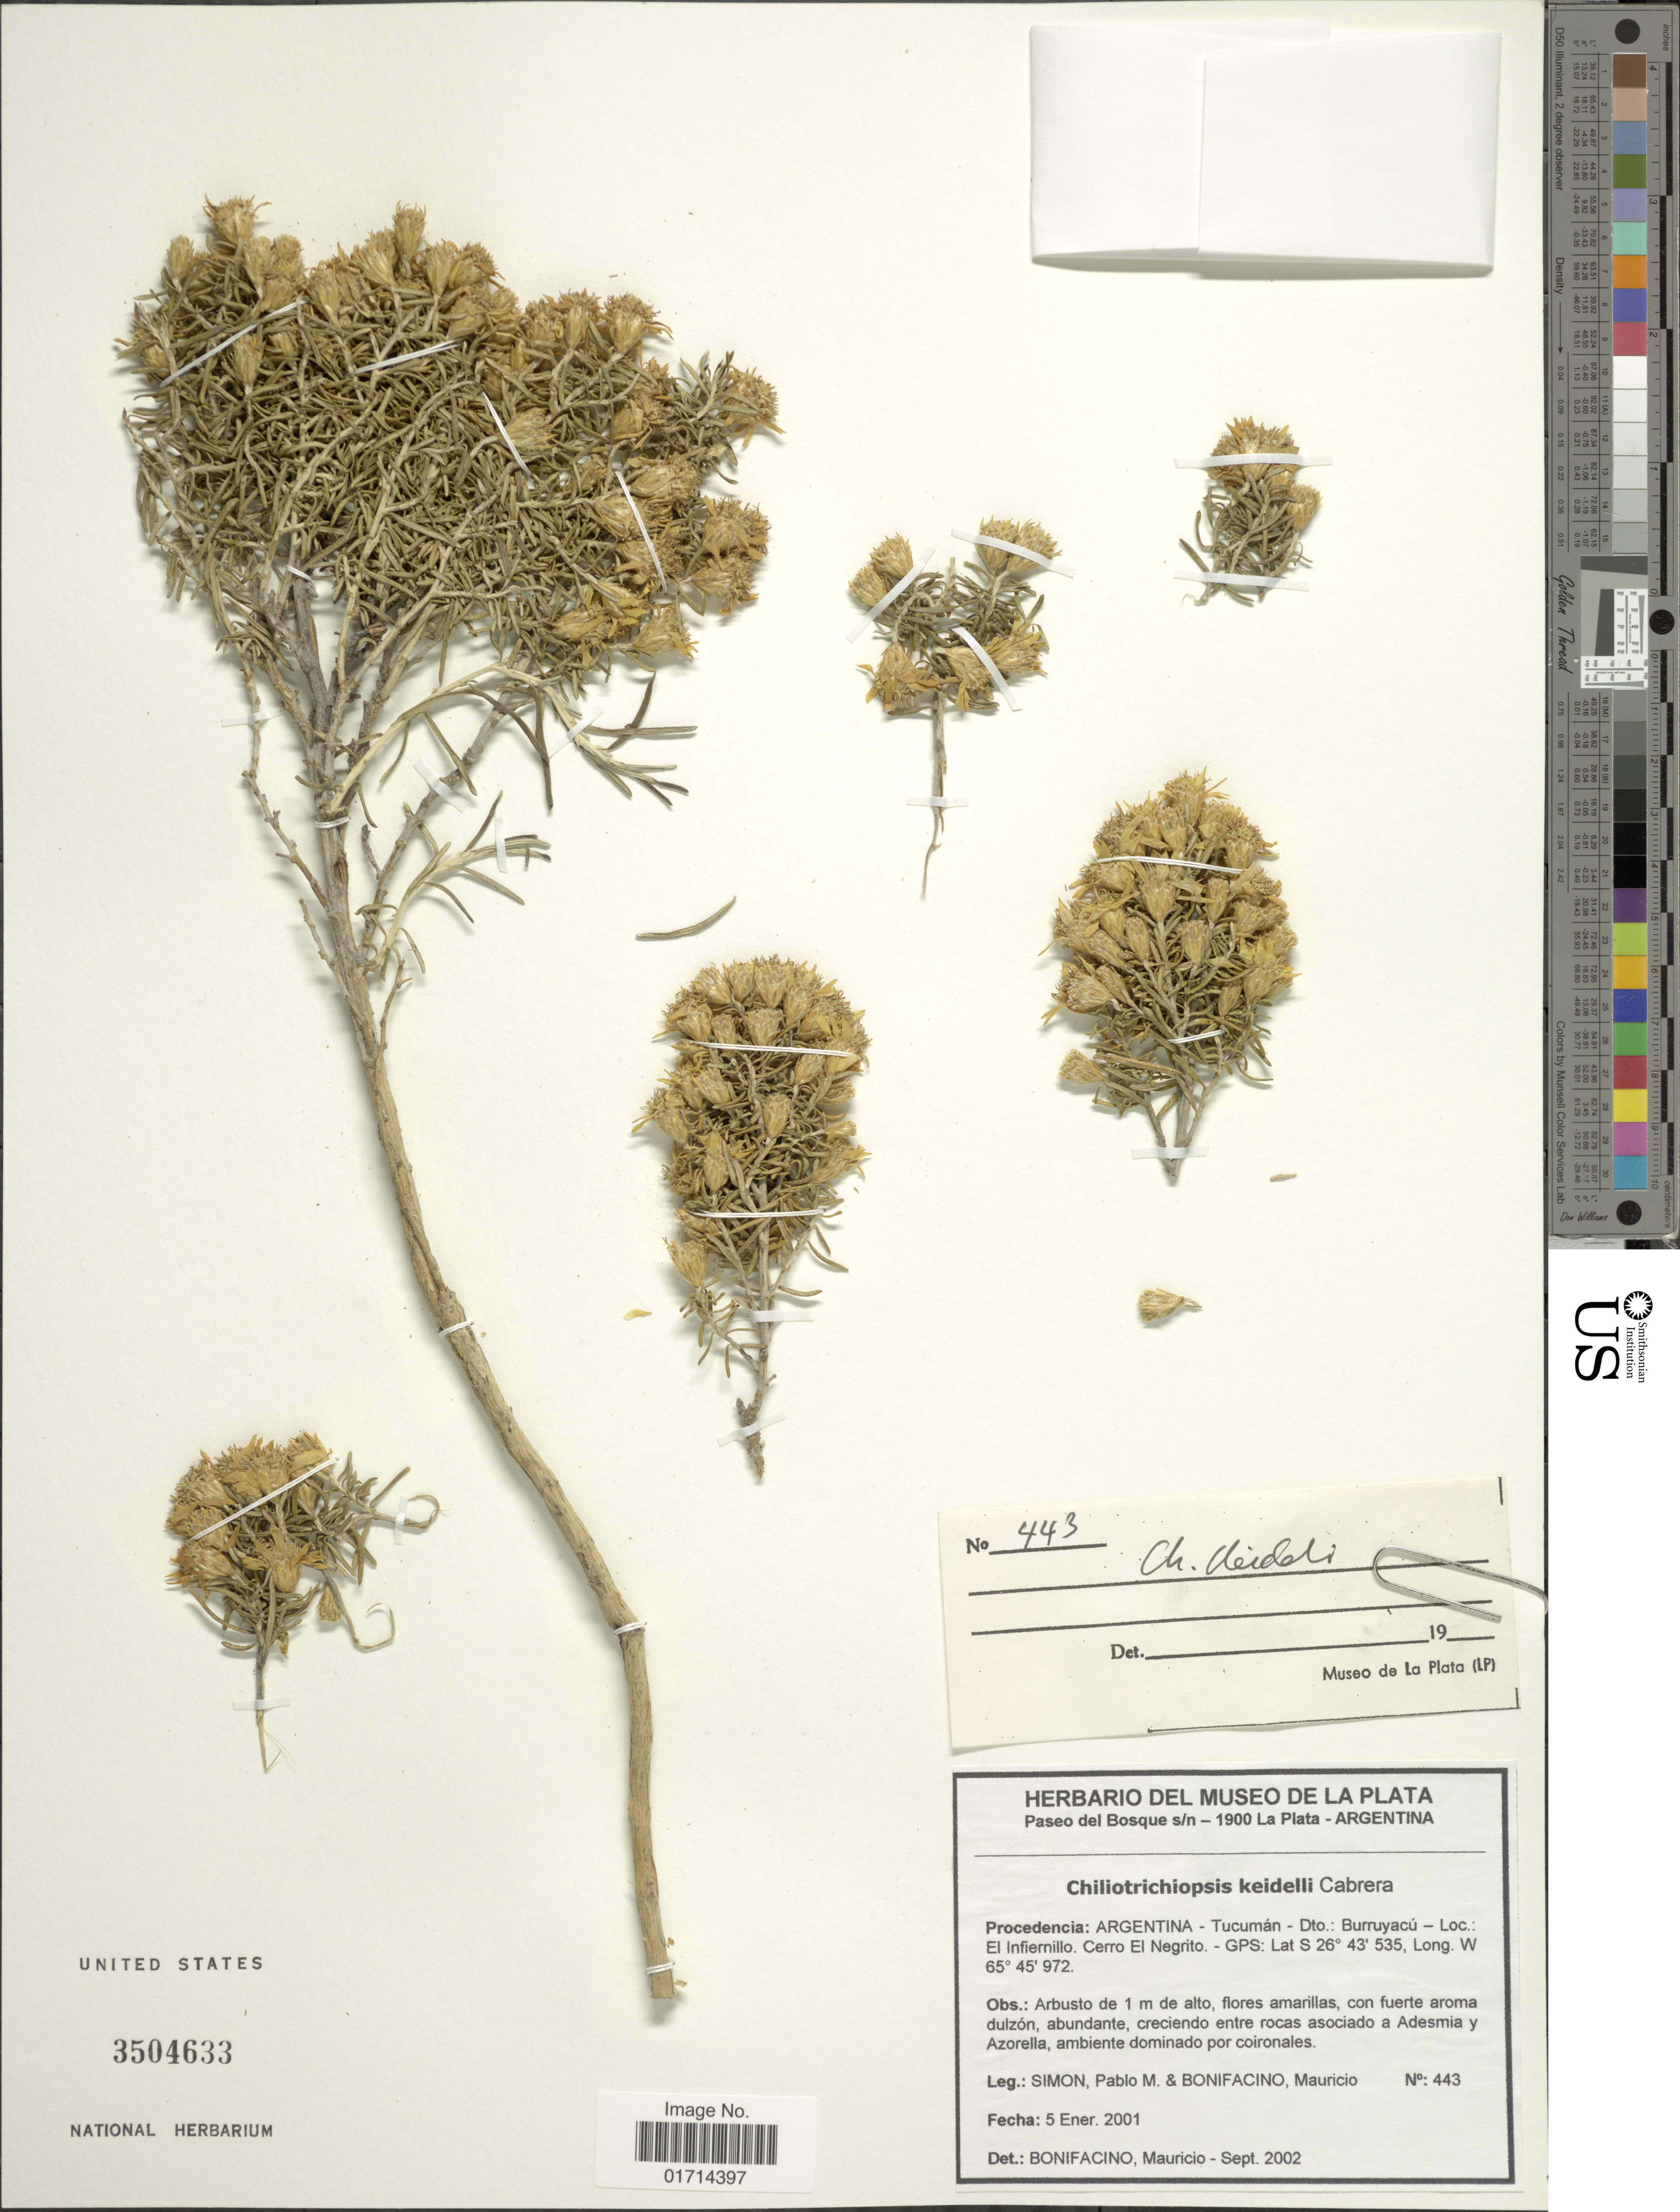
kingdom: Plantae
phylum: Tracheophyta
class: Magnoliopsida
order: Asterales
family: Asteraceae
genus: Chiliotrichiopsis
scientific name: Chiliotrichiopsis keideli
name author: Cabrera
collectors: P. M. Simón & M. Bonifacino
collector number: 443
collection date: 2001-01-05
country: Argentina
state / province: Tucuman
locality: Dto.: Burruyacu, El Infiernillo, Cerro El Negrito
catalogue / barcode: US 3504633